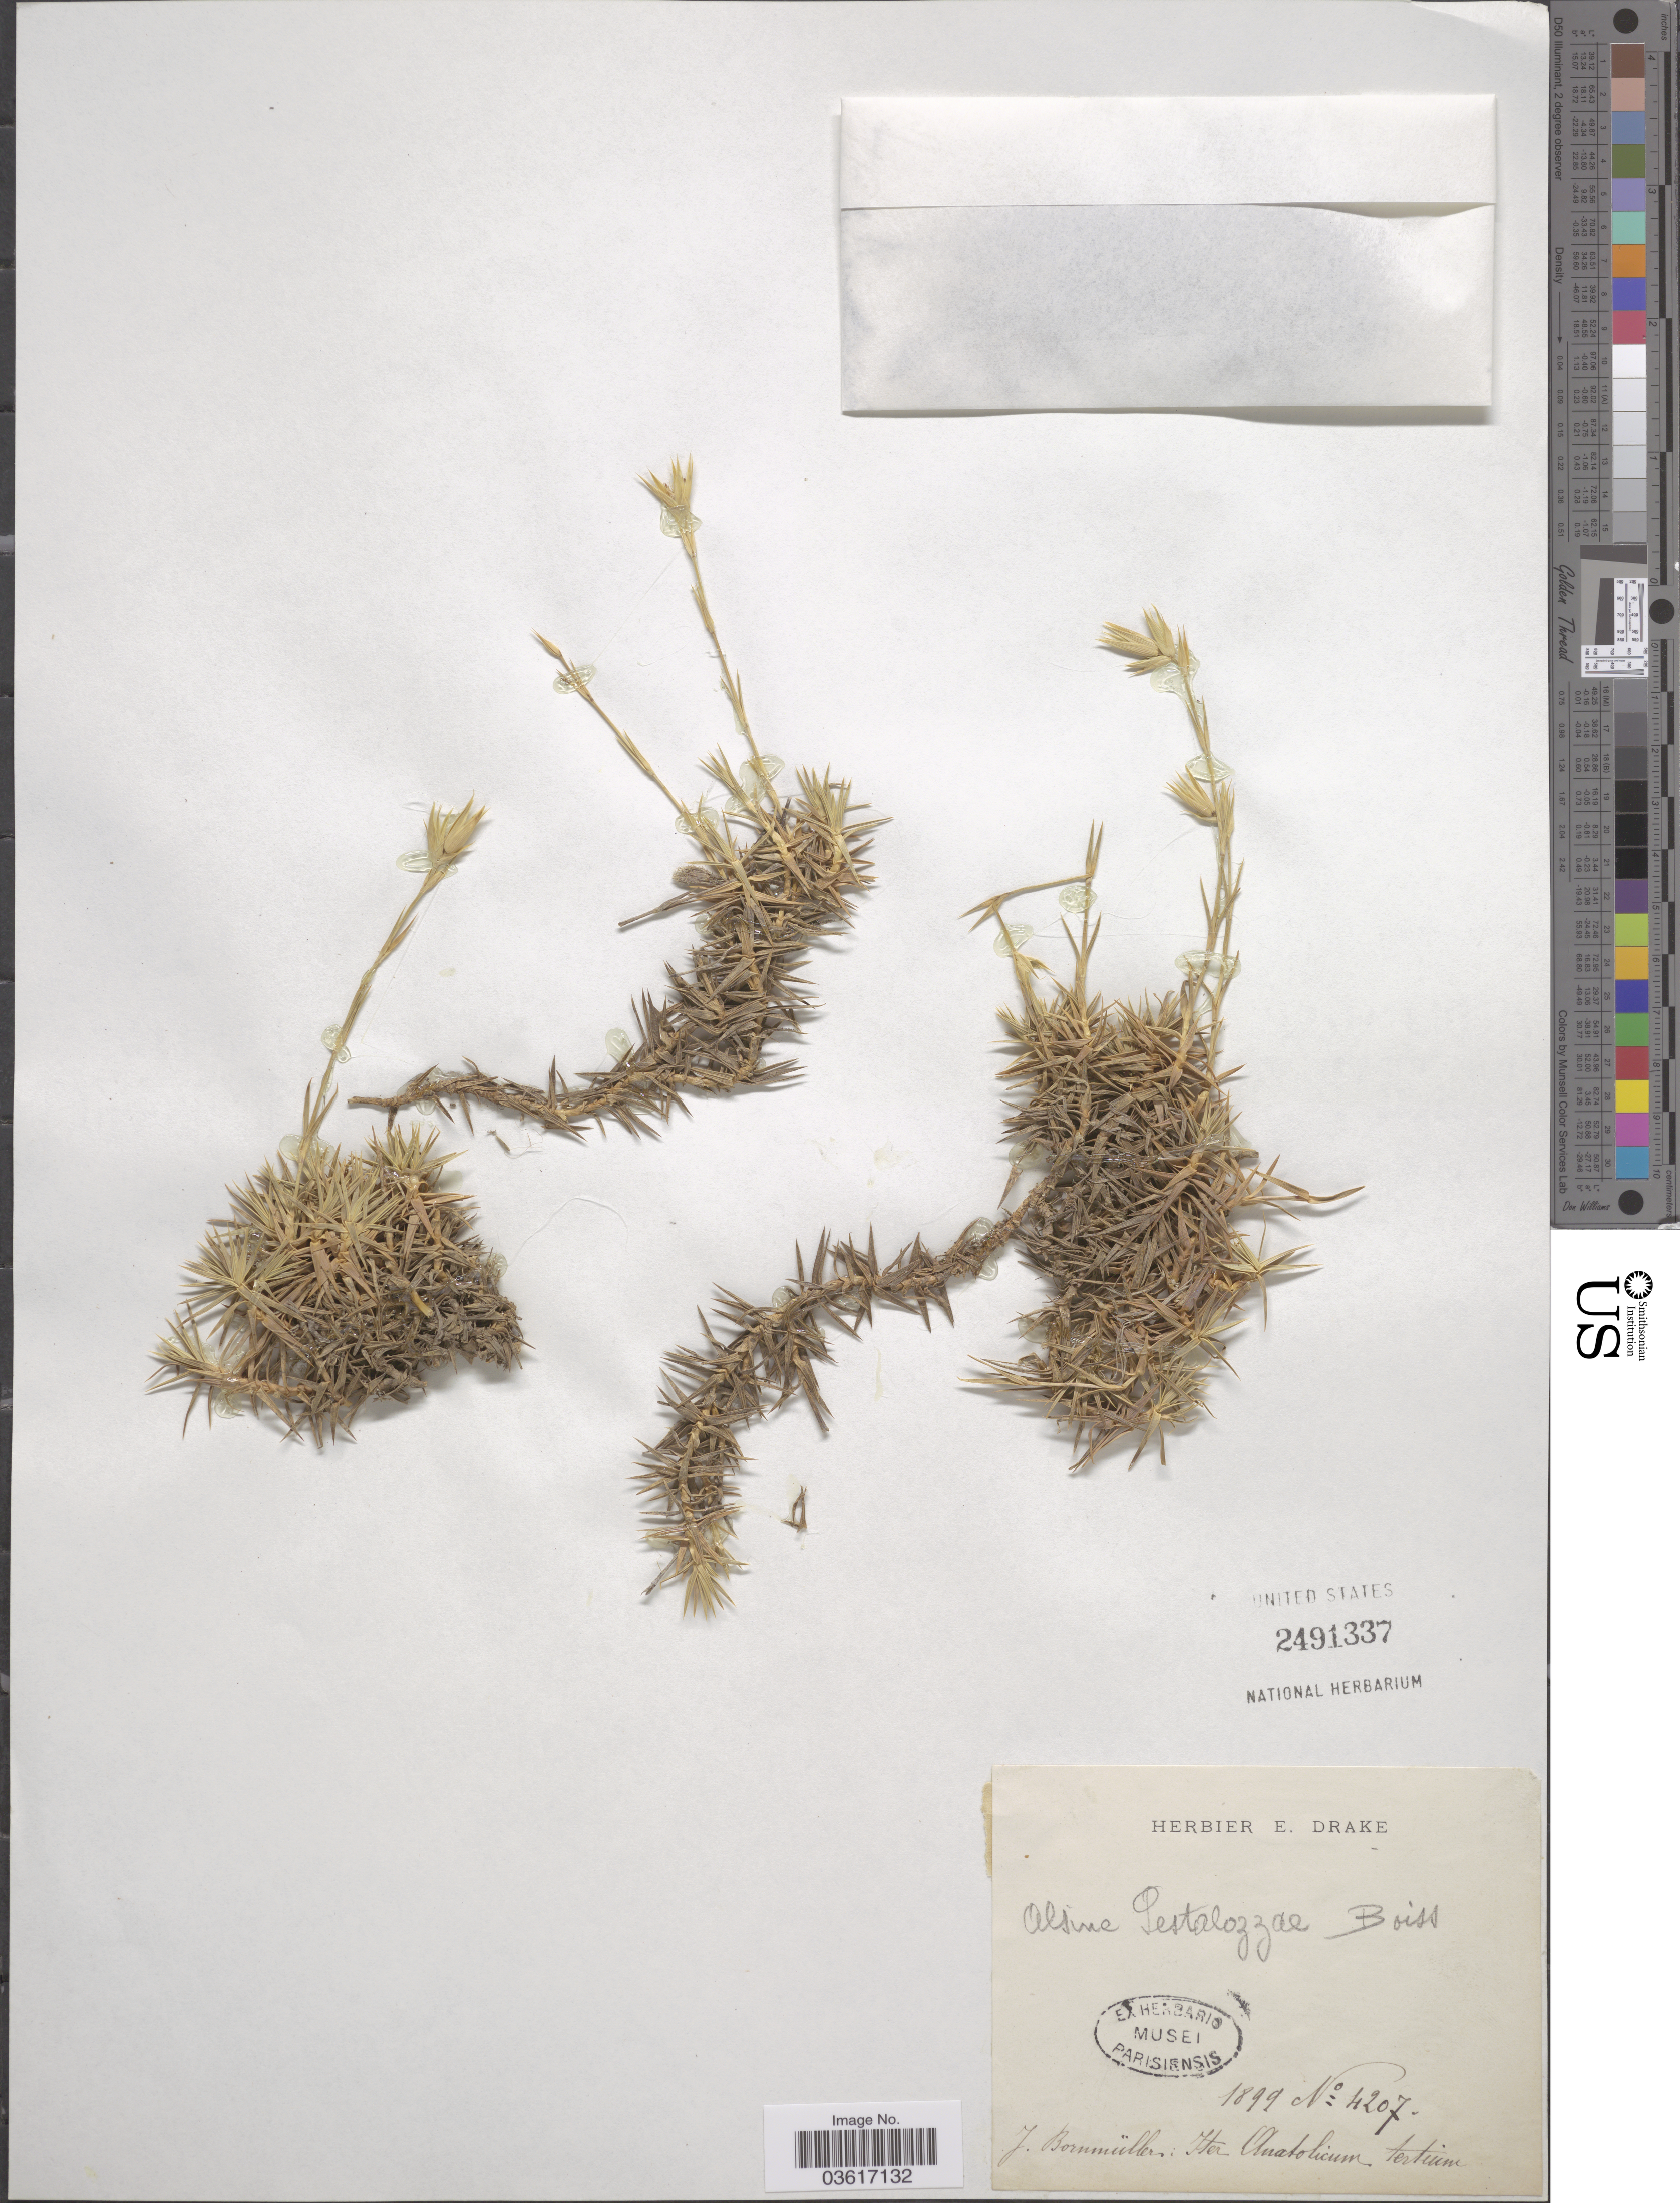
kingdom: Plantae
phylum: Tracheophyta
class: Magnoliopsida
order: Caryophyllales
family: Caryophyllaceae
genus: Minuartiella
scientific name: Minuartiella pestalozzae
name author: (Boiss.) Dillenb. & Kadereit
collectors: J. Bornmüller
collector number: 4207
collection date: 1899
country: Turkey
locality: Iter Anatolicum tertium.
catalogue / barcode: US 2491337